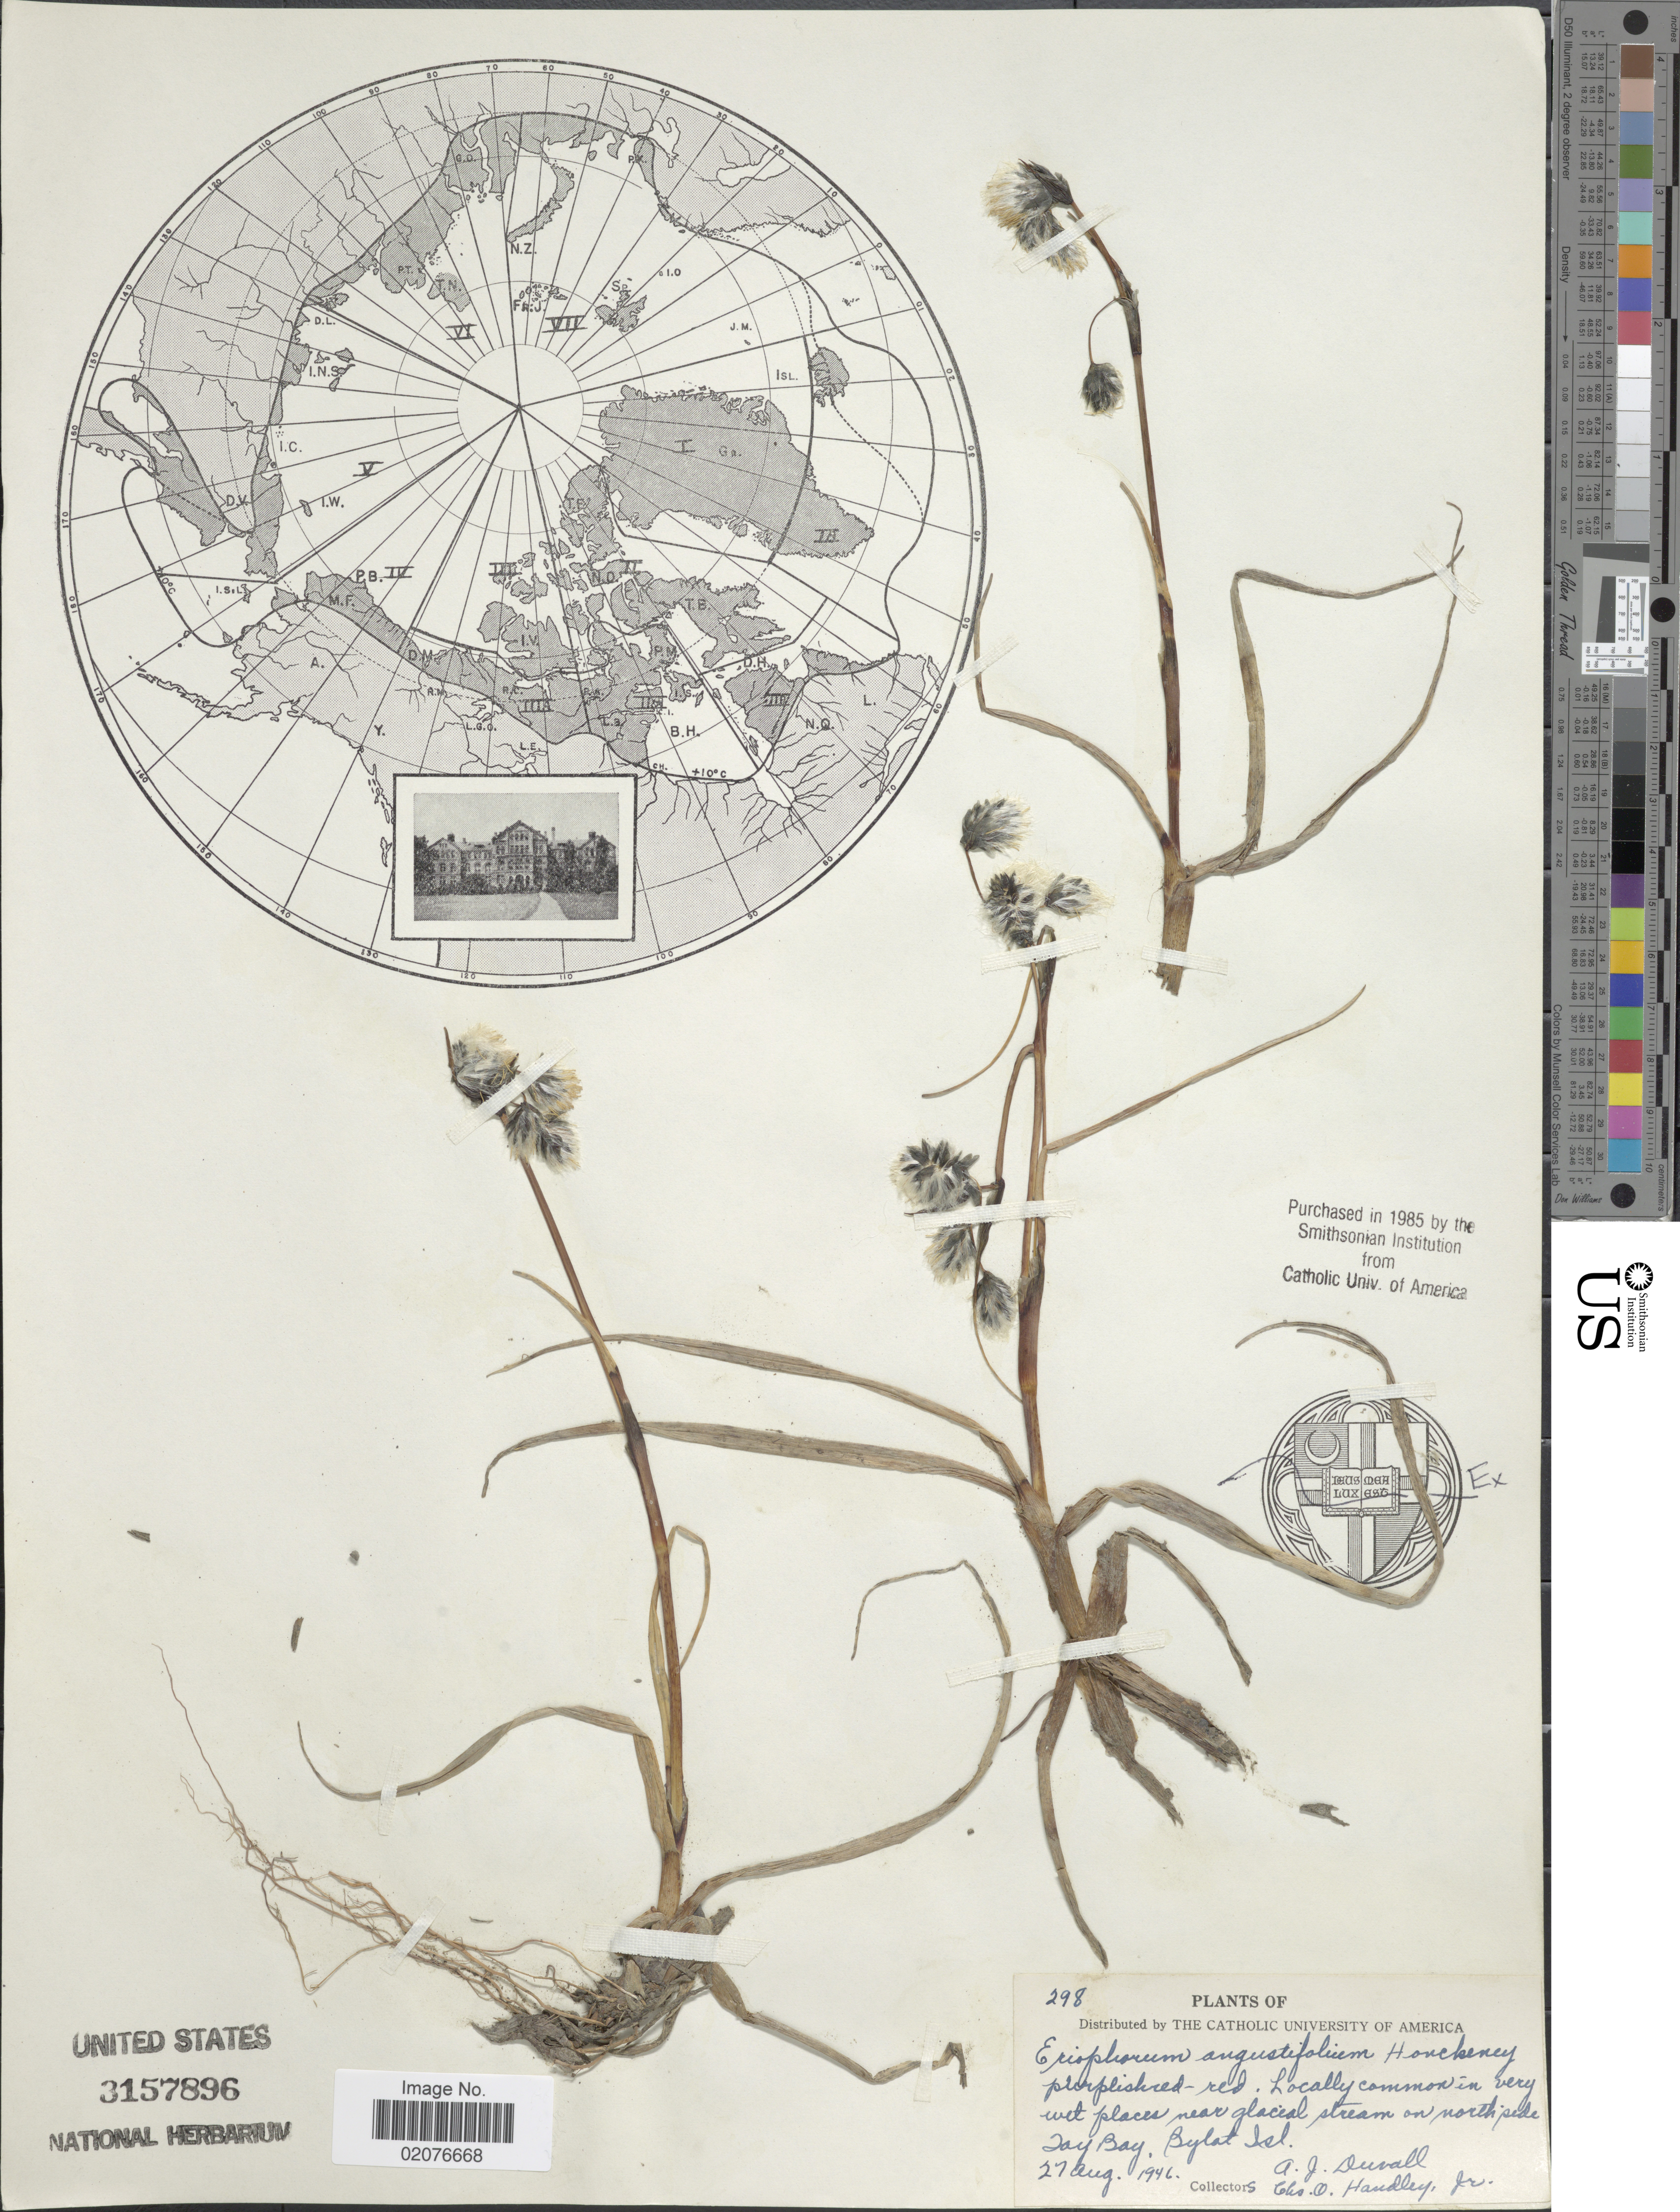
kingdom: Plantae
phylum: Tracheophyta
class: Liliopsida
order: Poales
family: Cyperaceae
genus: Eriophorum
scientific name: Eriophorum angustifolium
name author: Honck.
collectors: A. Duvall & C. Handley Jr.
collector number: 298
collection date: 1946-08-27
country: Canada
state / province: Nunavut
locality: Locally common in very wet places near glacial stream on north side Tay Bay, Bylit Isl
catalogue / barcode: US 3157896